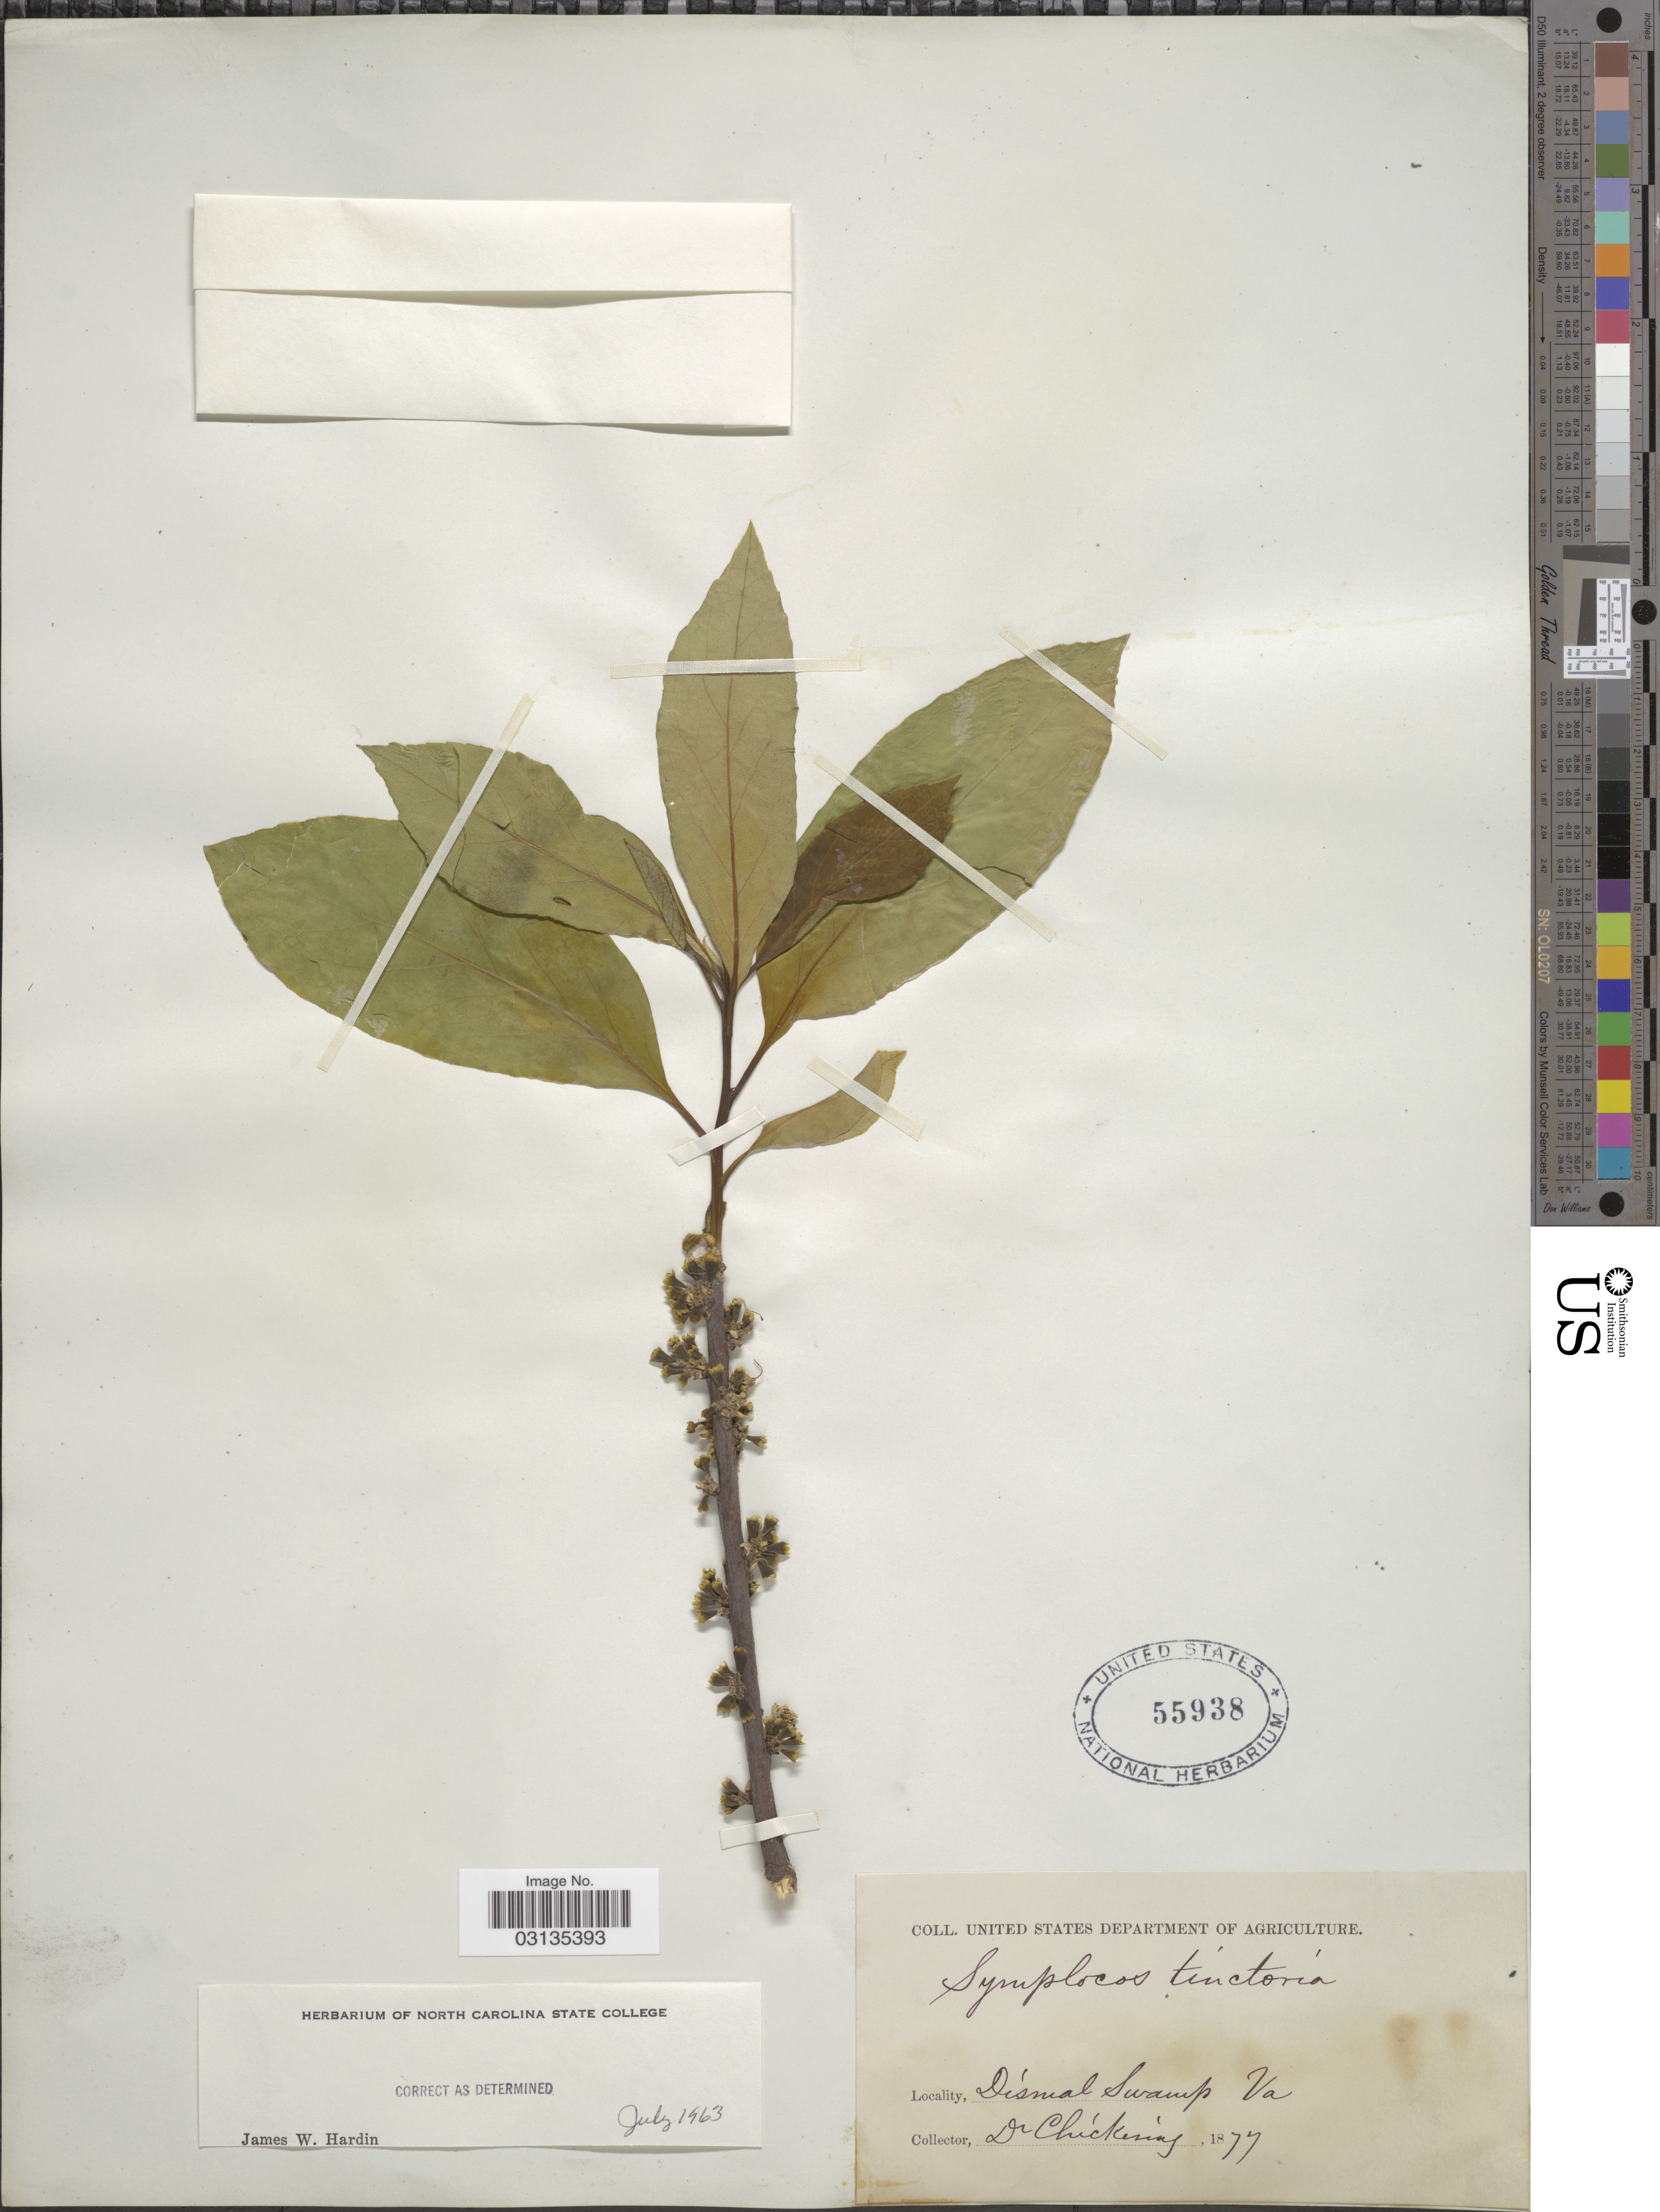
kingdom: Plantae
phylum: Tracheophyta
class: Magnoliopsida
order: Ericales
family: Symplocaceae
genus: Symplocos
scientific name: Symplocos tinctoria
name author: (L.) L'Hér.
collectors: -. Chickering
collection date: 1877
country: United States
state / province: Virginia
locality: Dismal Swamp Va.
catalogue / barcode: US 55938